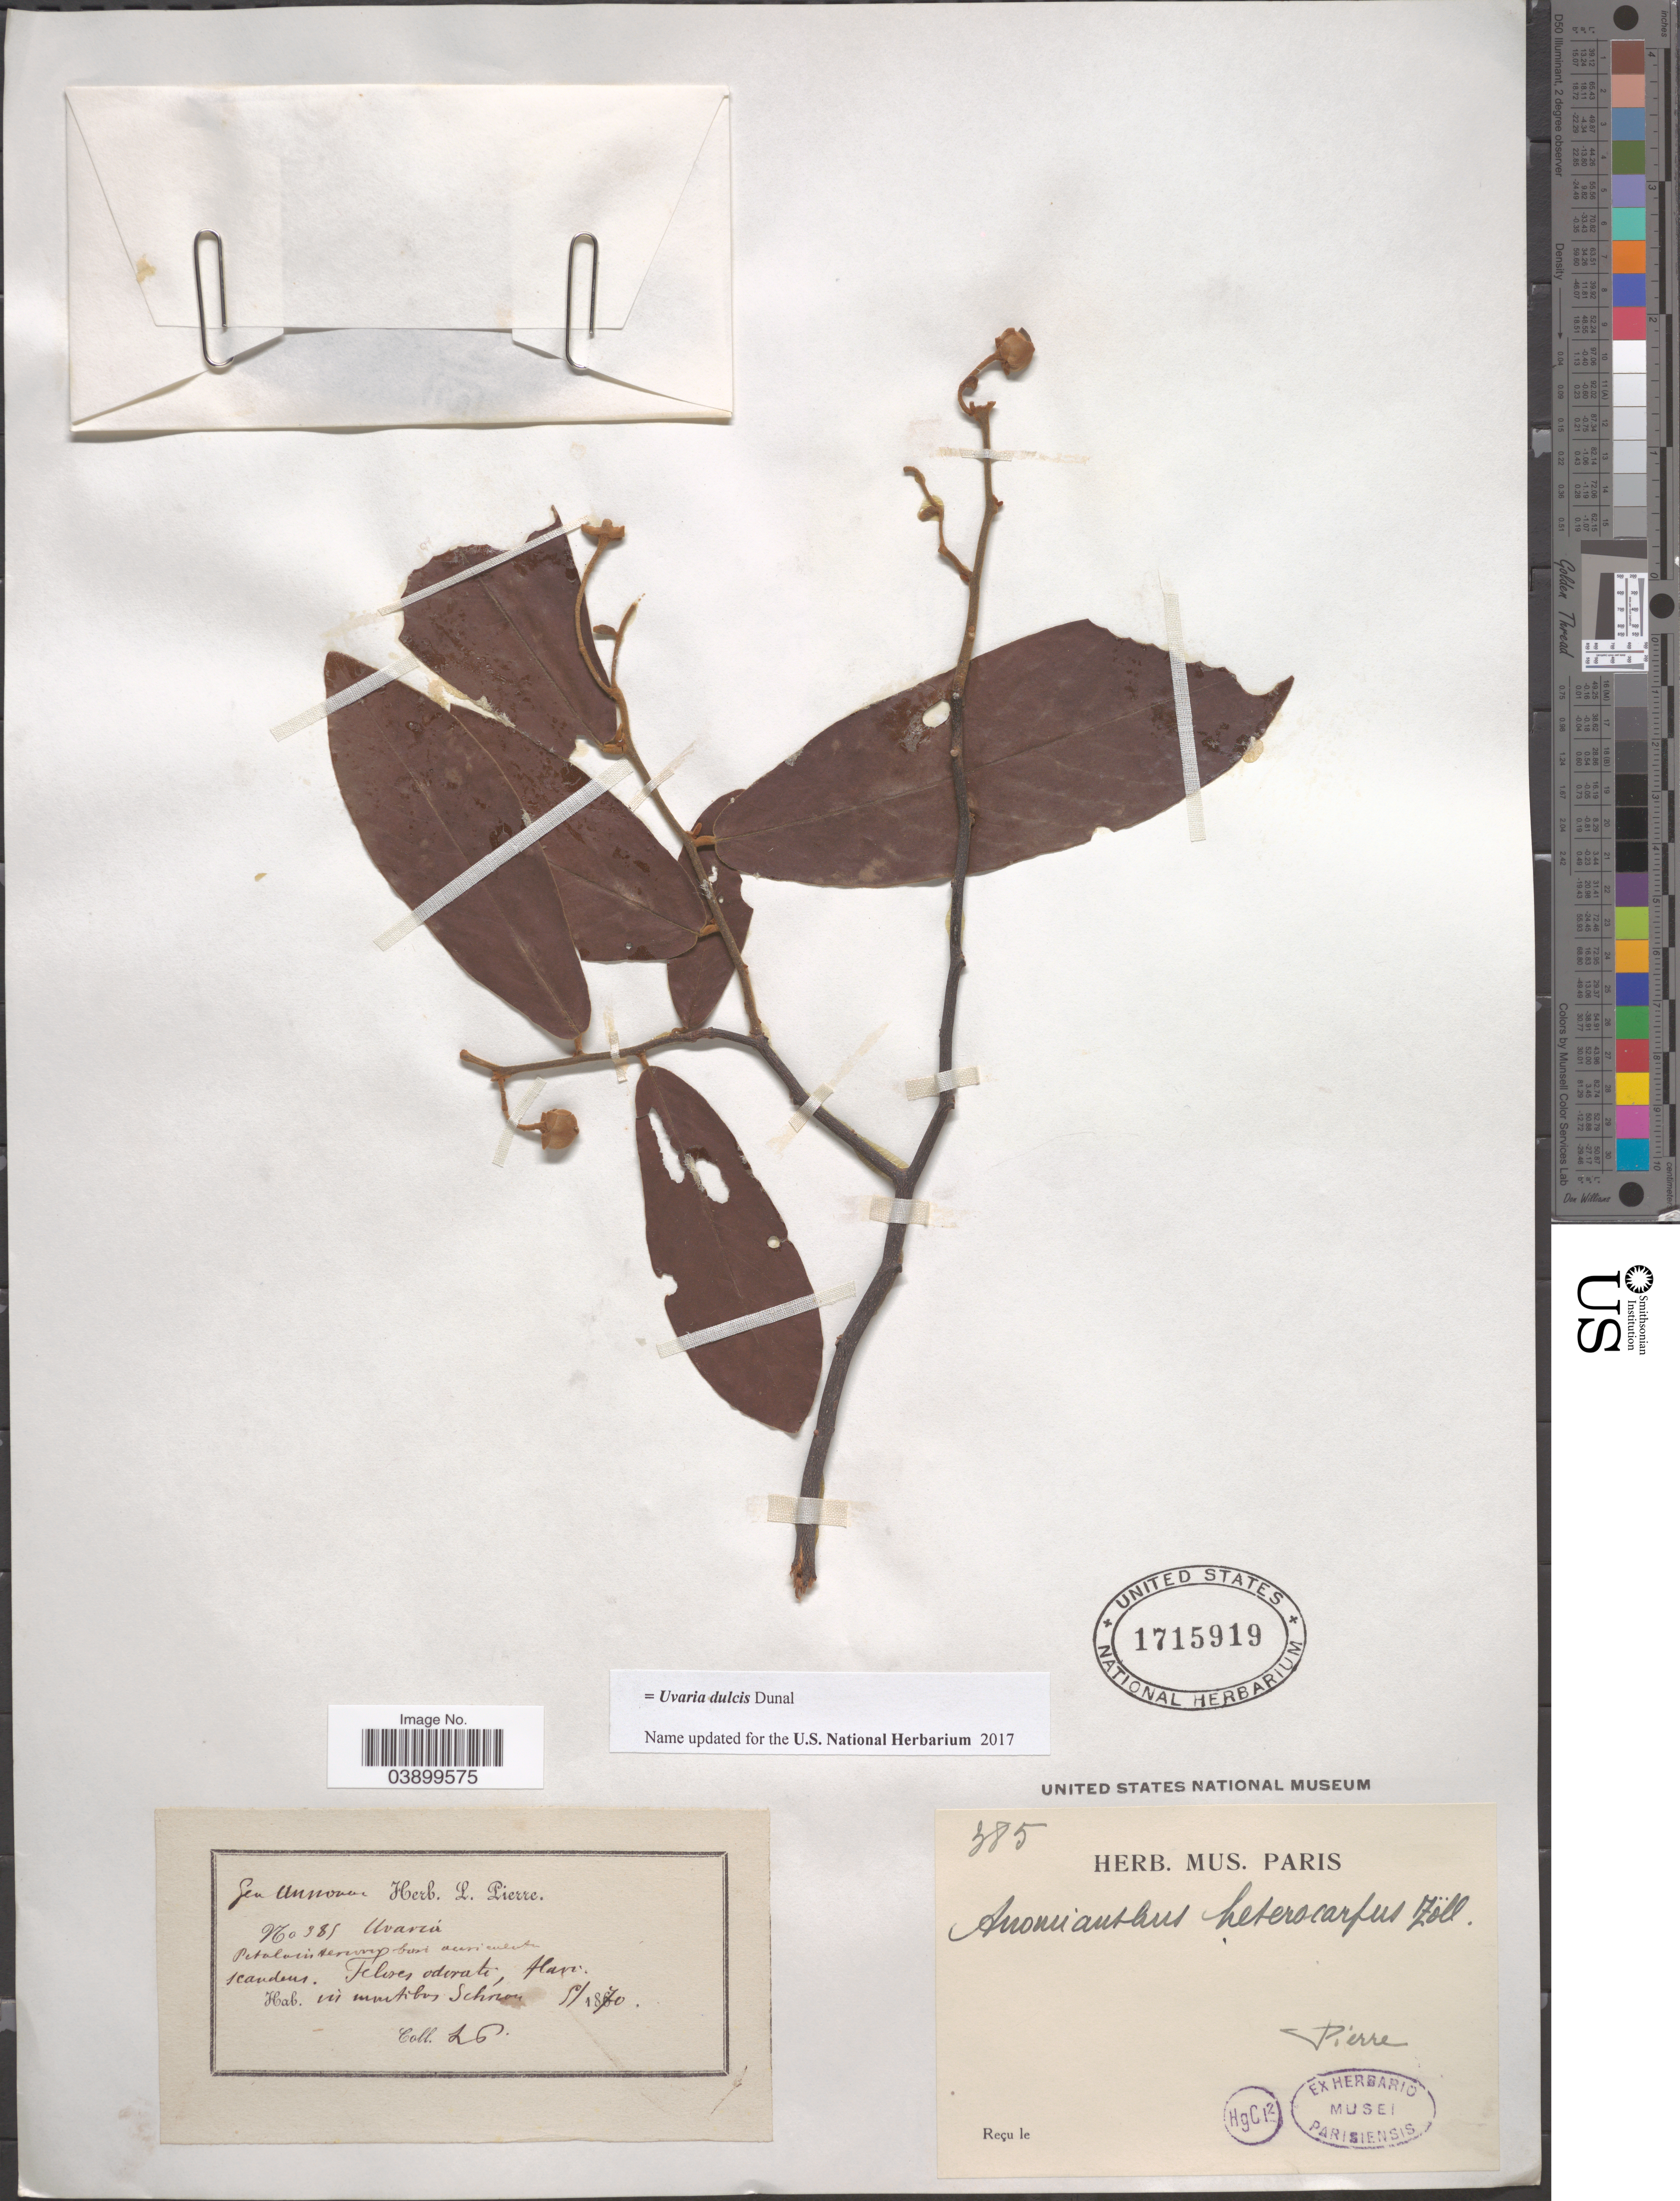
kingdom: Plantae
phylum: Tracheophyta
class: Magnoliopsida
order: Magnoliales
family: Annonaceae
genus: Uvaria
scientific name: Uvaria dulcis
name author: Dunal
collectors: L. Pierre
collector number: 381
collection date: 1870-05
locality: Feloses oderati, flavi. in montibus Schron. [interpreted]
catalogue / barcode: US 1715919